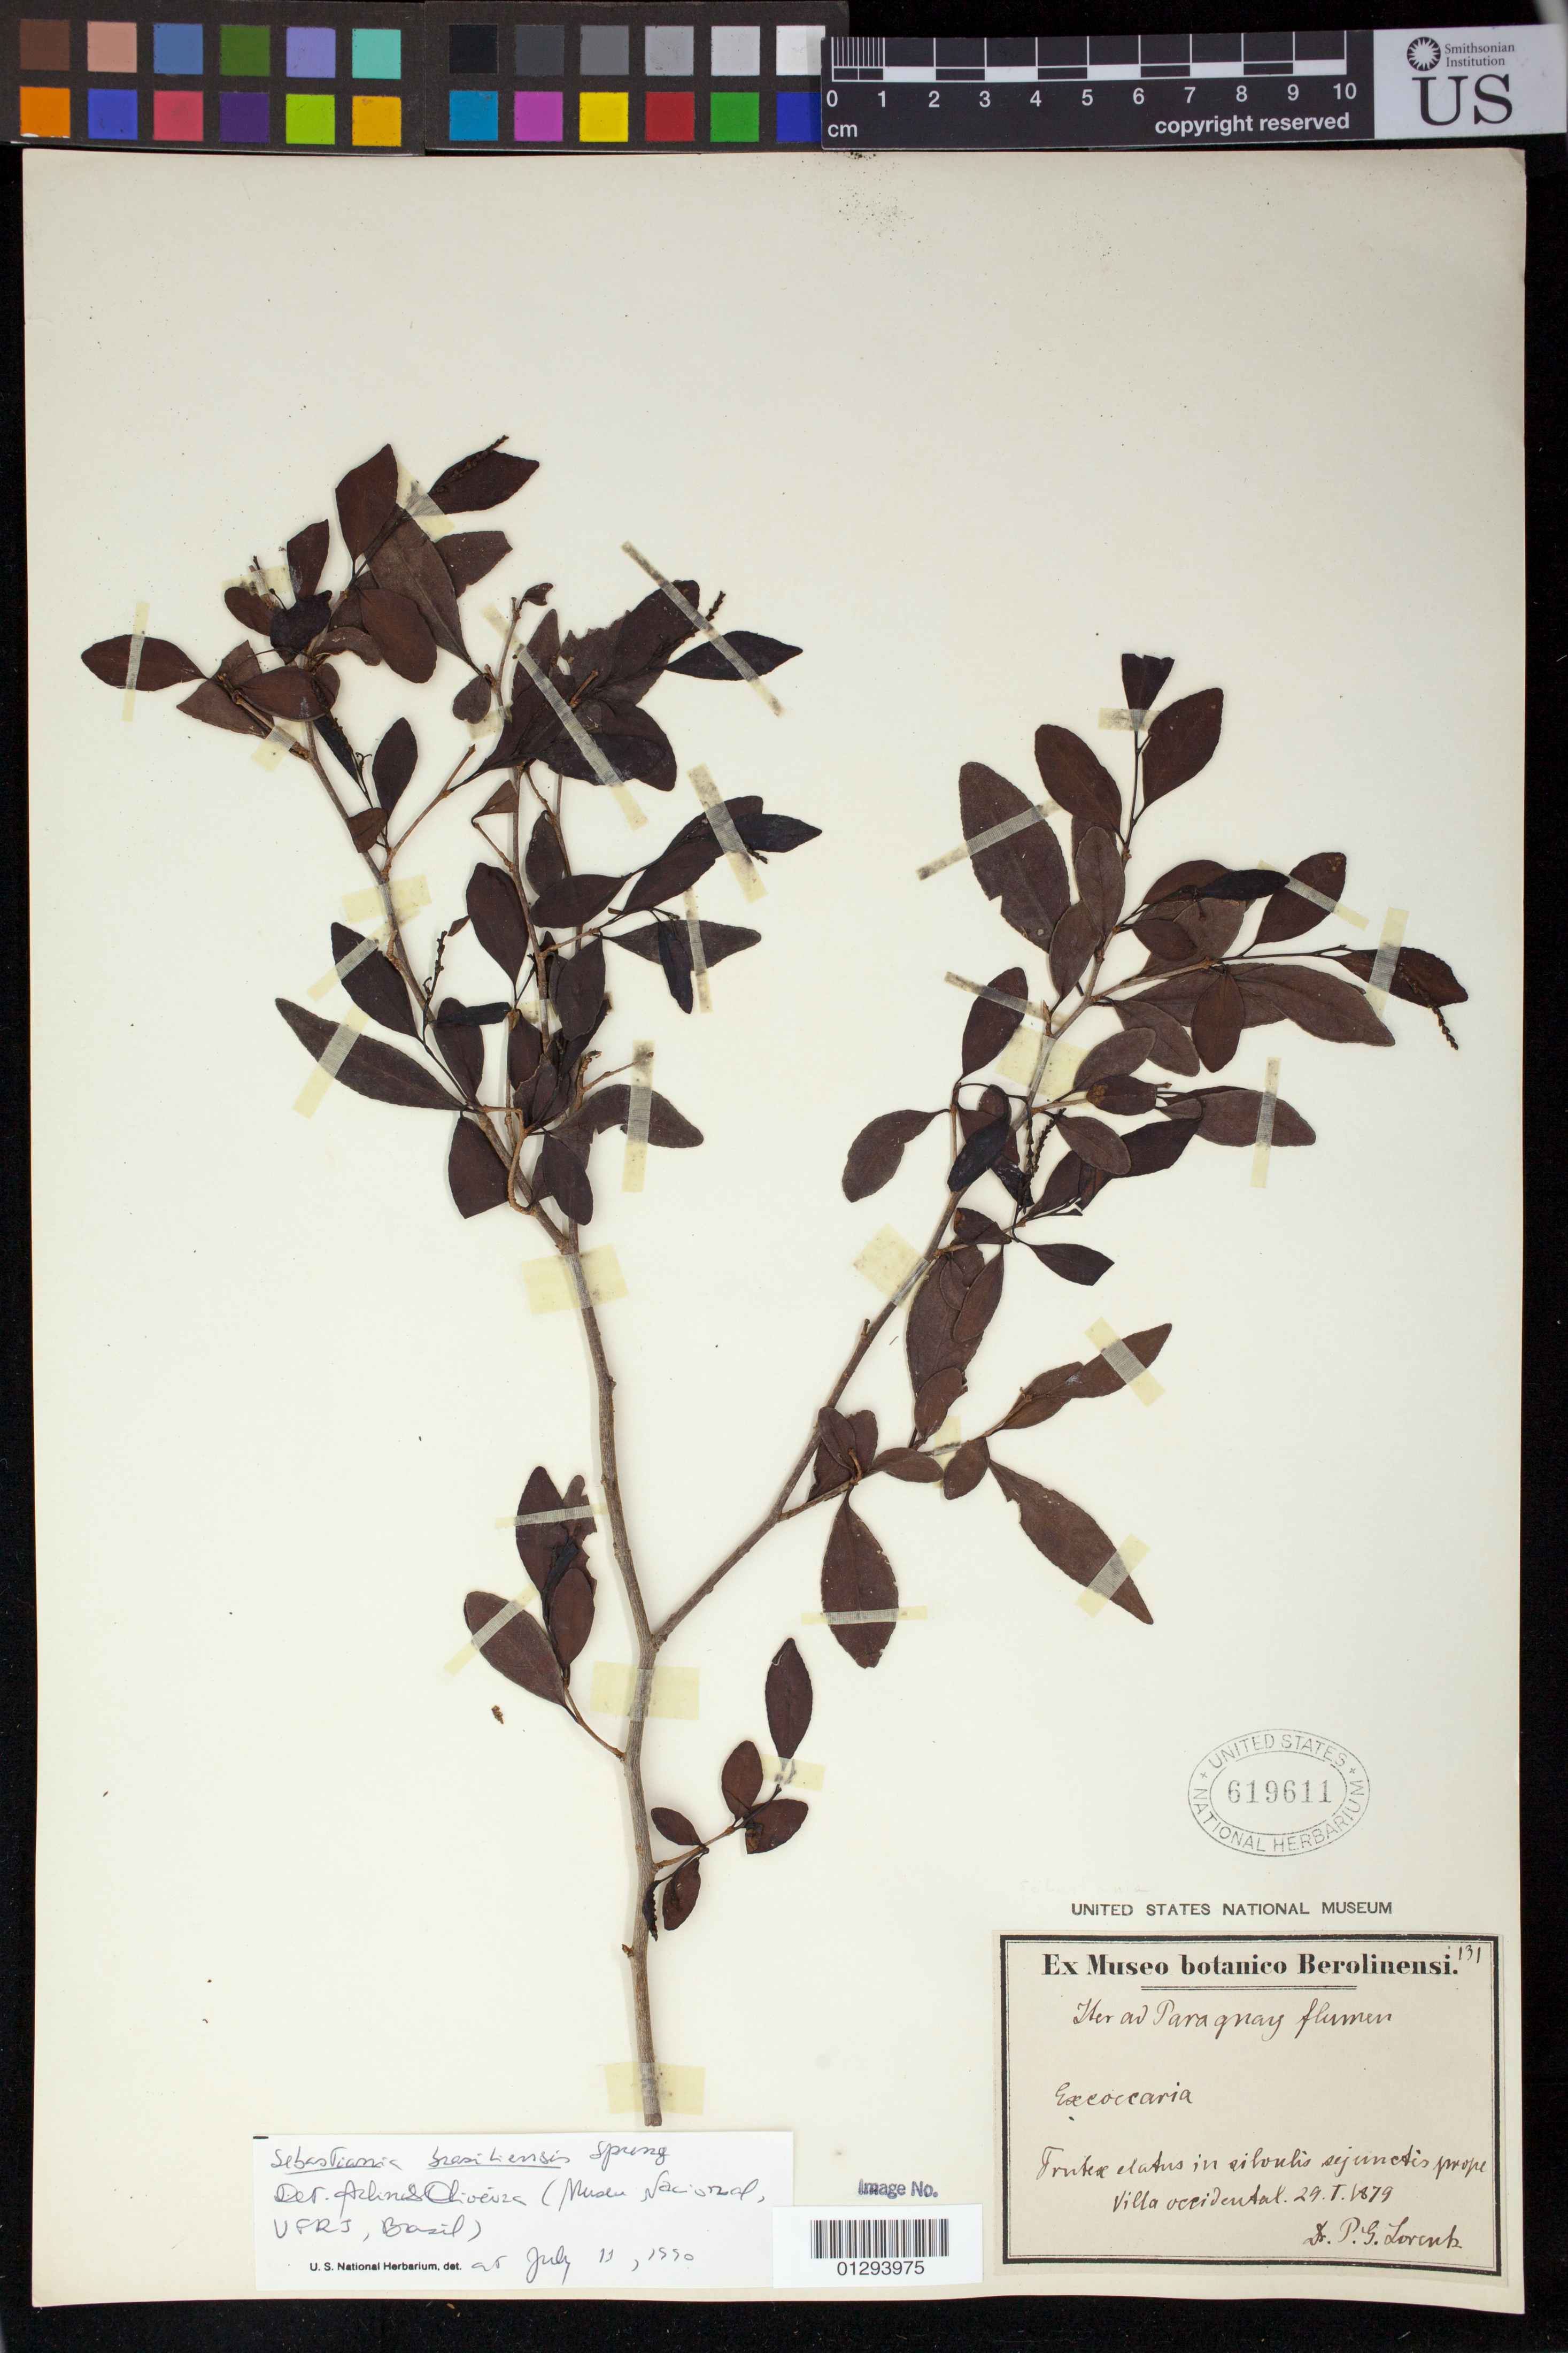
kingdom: Plantae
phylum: Tracheophyta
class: Magnoliopsida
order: Malpighiales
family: Euphorbiaceae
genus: Sebastiania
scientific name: Sebastiania brasiliensis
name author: Spreng.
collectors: P. G. Lorentz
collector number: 131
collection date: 1879-01-29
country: Paraguay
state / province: Presidente Hayes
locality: Villa occidental [Villa Hayes]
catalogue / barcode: US 619611